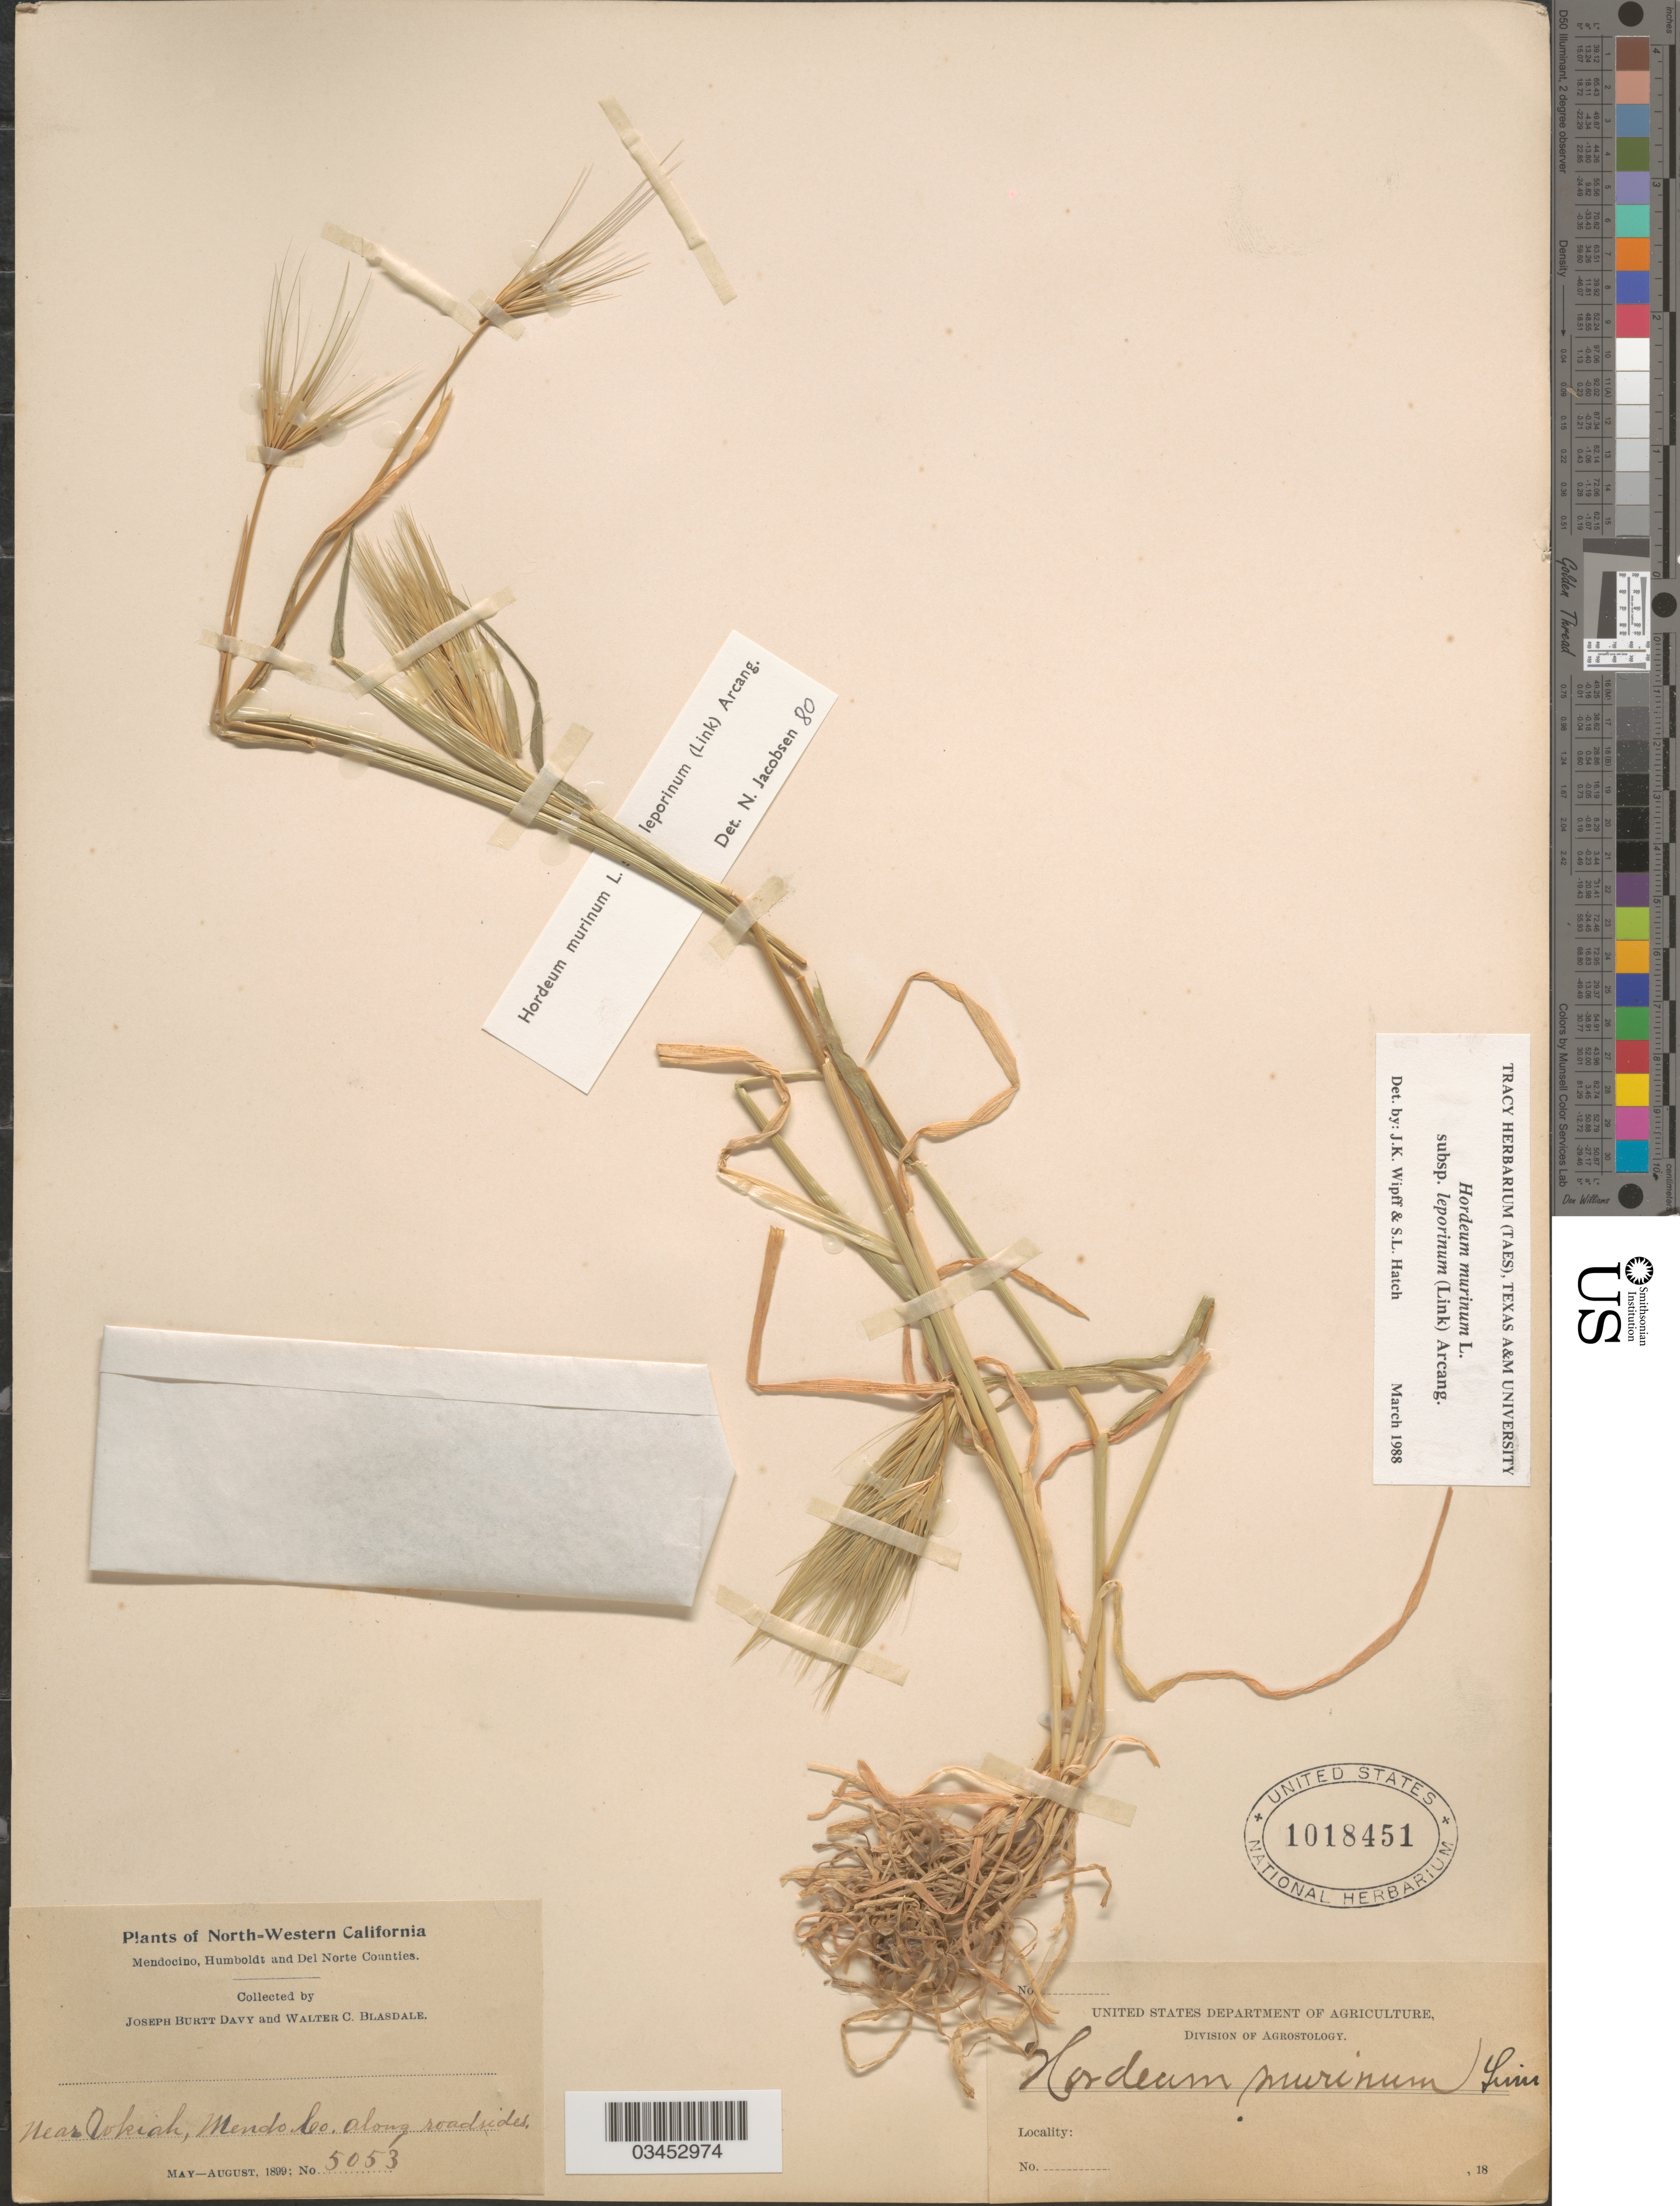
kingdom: Plantae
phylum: Tracheophyta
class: Liliopsida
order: Poales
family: Poaceae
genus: Hordeum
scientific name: Hordeum murinum subsp. leporinum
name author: (Link) Arcang.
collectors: J. Burtt Davy & W. Blasdale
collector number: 5053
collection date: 1899-05/1899-08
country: United States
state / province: California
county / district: Mendocino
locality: North-Western California. Near Ukiah, Mendo. Co. along roadsides.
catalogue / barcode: US 1018451